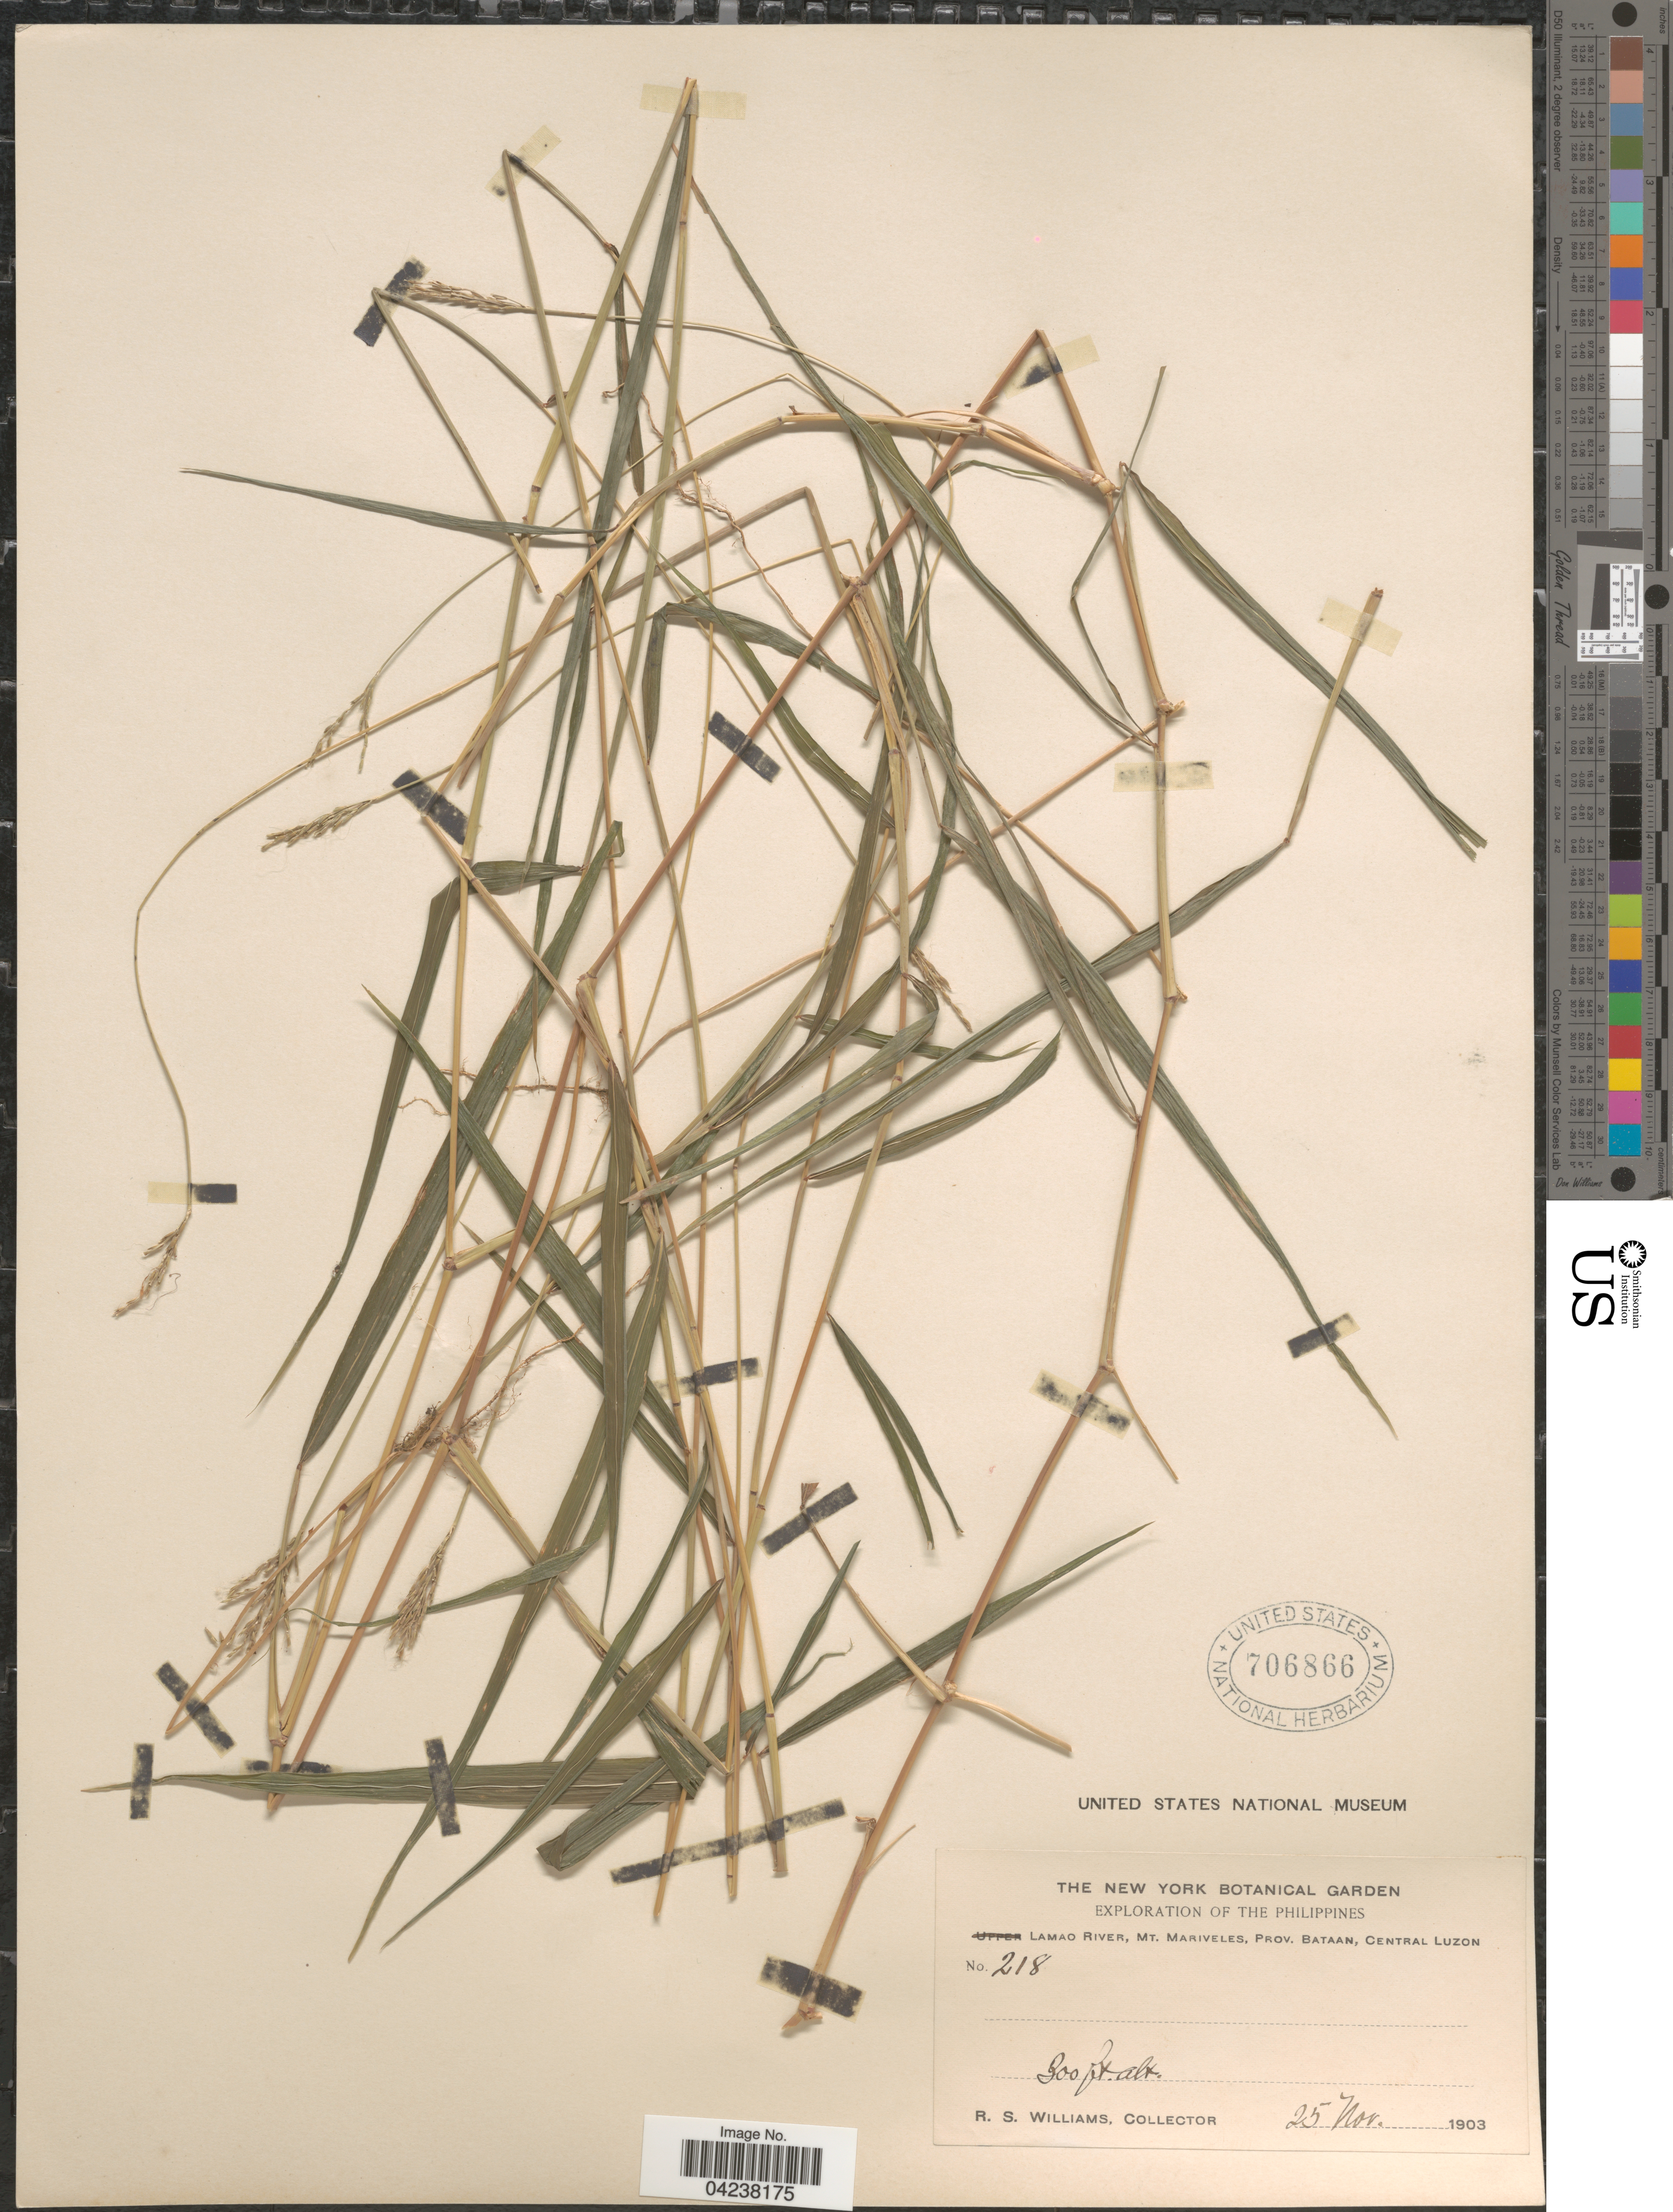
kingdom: Plantae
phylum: Tracheophyta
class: Liliopsida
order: Poales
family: Poaceae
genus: Microstegium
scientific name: Microstegium glabratum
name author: (Trin.) Camus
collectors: R. S. Williams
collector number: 218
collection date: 1903-11-25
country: Philippines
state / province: Central Luzon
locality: Exploration of the Philippines. Lamao River, Mt. Mariveles, Prov. Bataan, Central Luzon.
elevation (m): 91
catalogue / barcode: US 706866